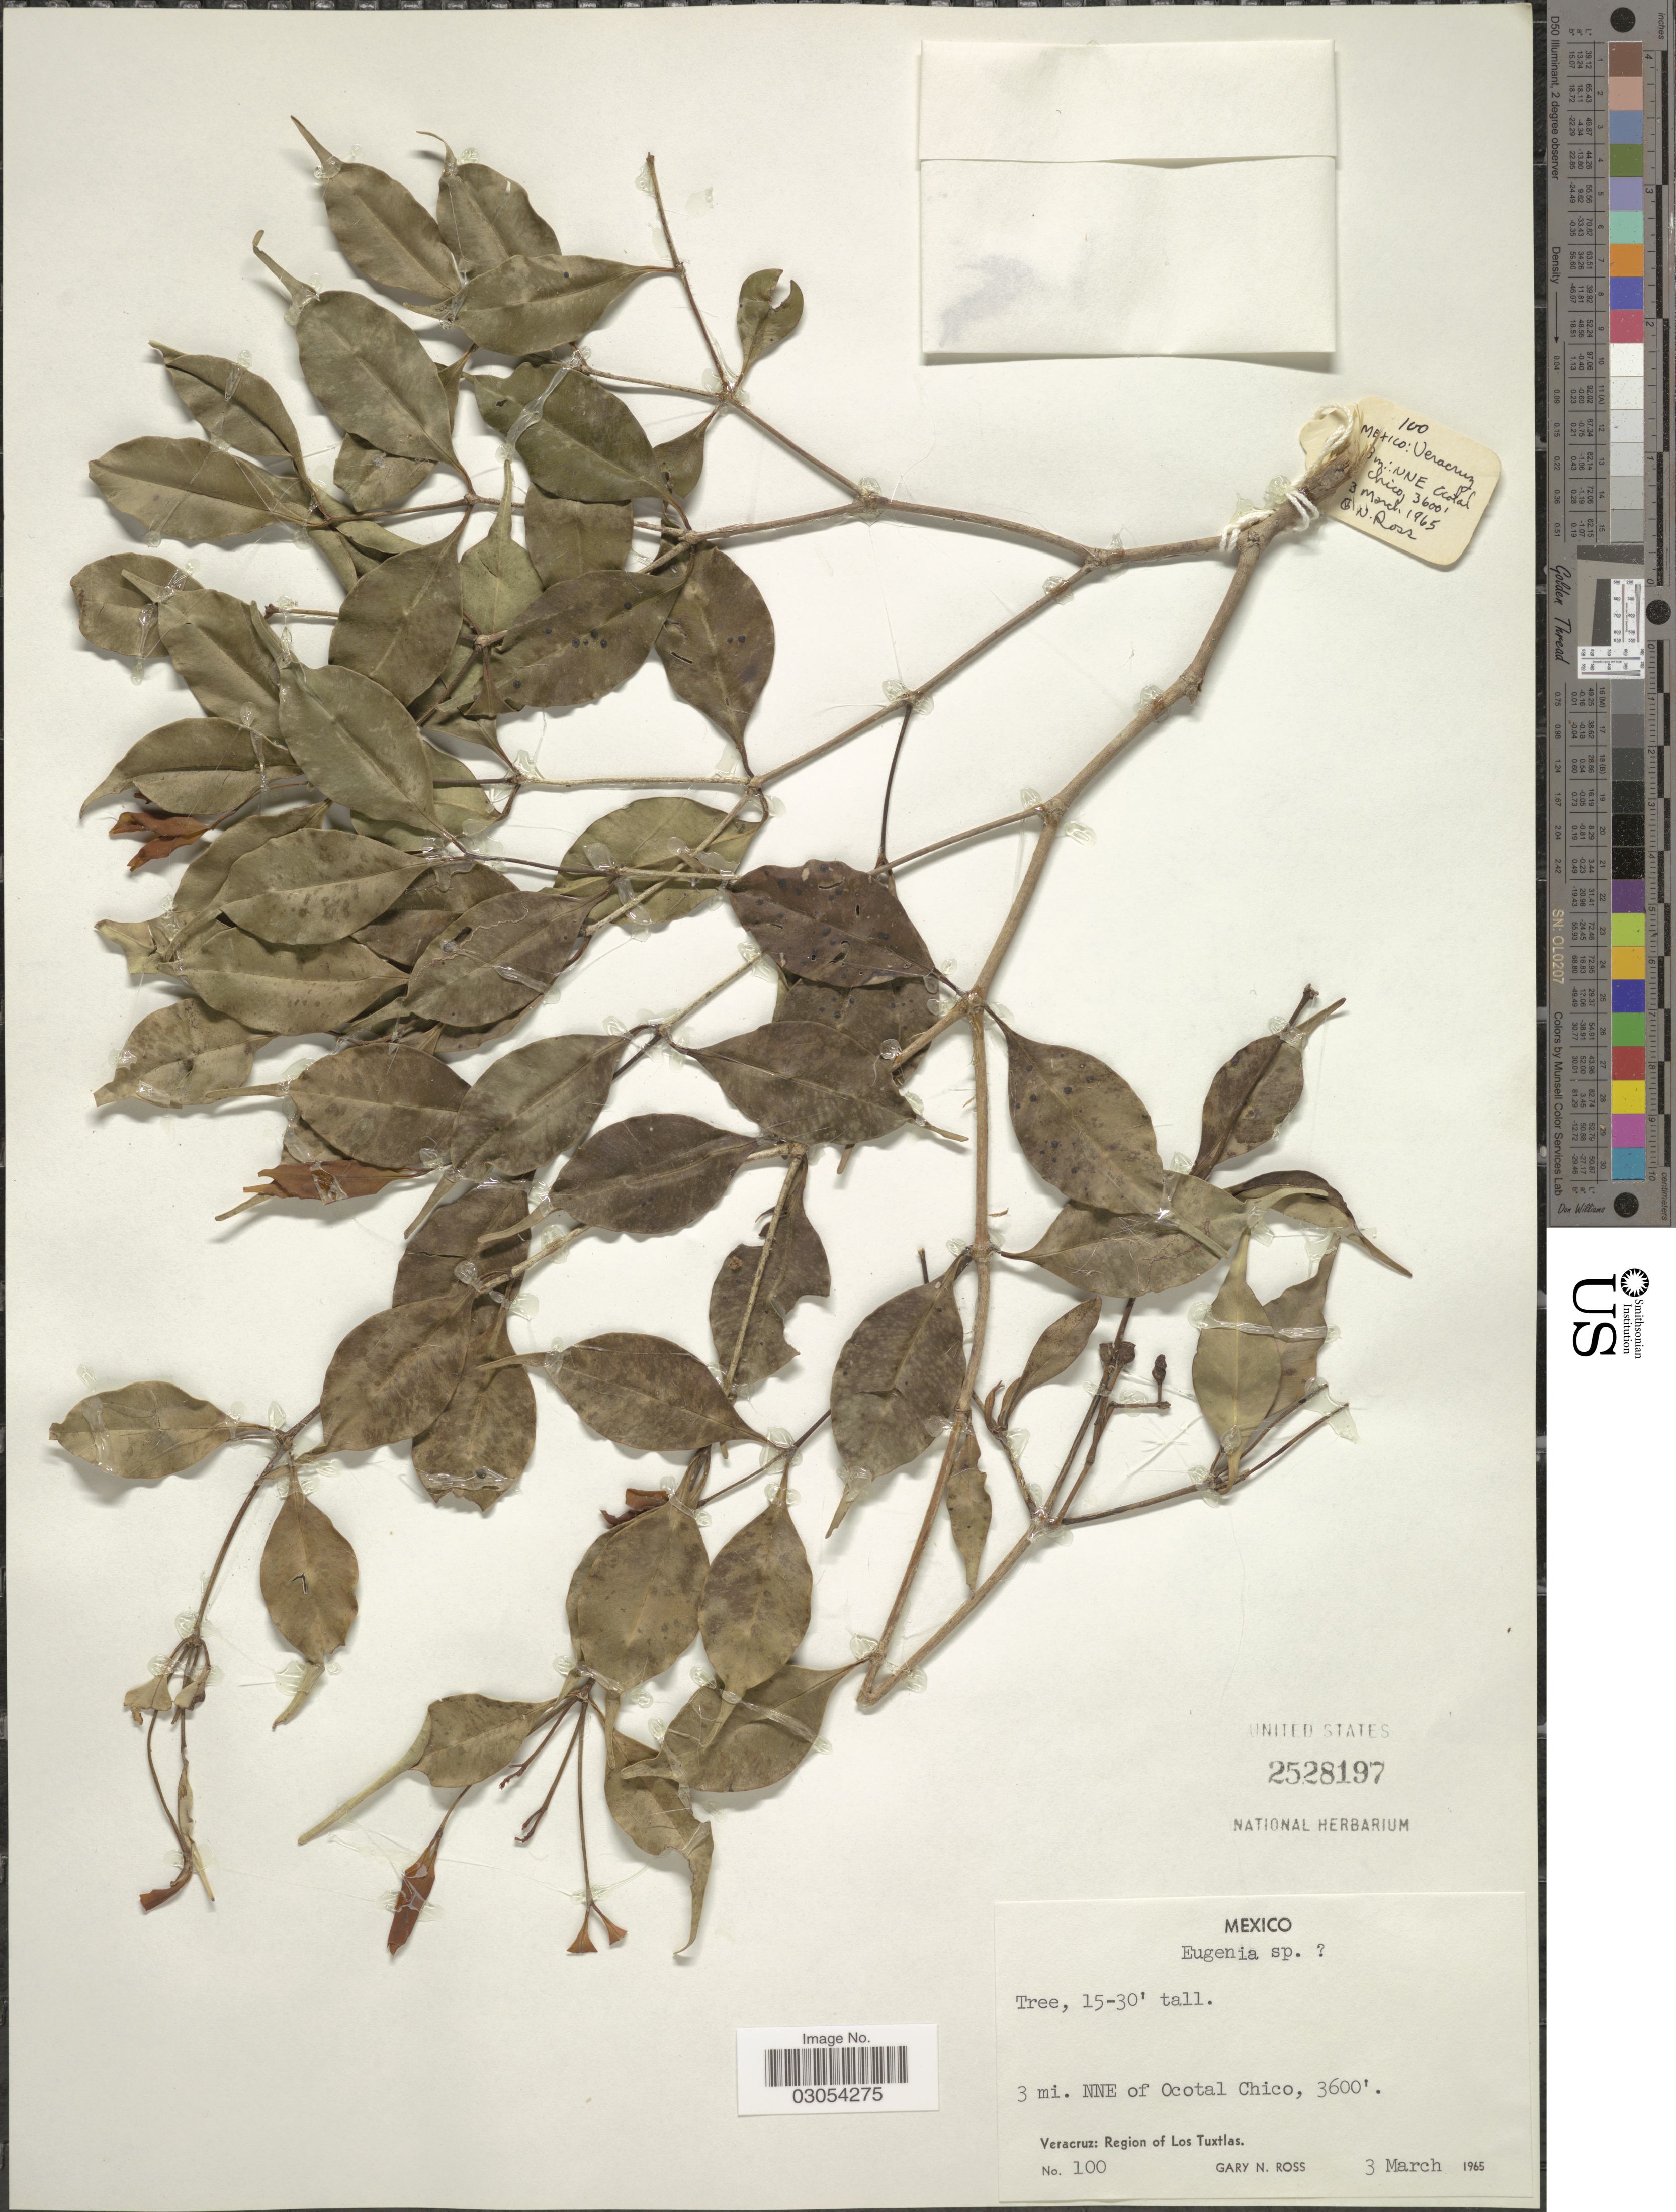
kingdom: Plantae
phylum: Tracheophyta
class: Magnoliopsida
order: Myrtales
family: Myrtaceae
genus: Eugenia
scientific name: Eugenia sp.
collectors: G. N. Ross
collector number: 100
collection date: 1965-03-03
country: Mexico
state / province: Veracruz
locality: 3 mi. NNE of Ocotal Chico. Veracruz: Region of Los Tuxtlas.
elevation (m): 1097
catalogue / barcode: US 2528197